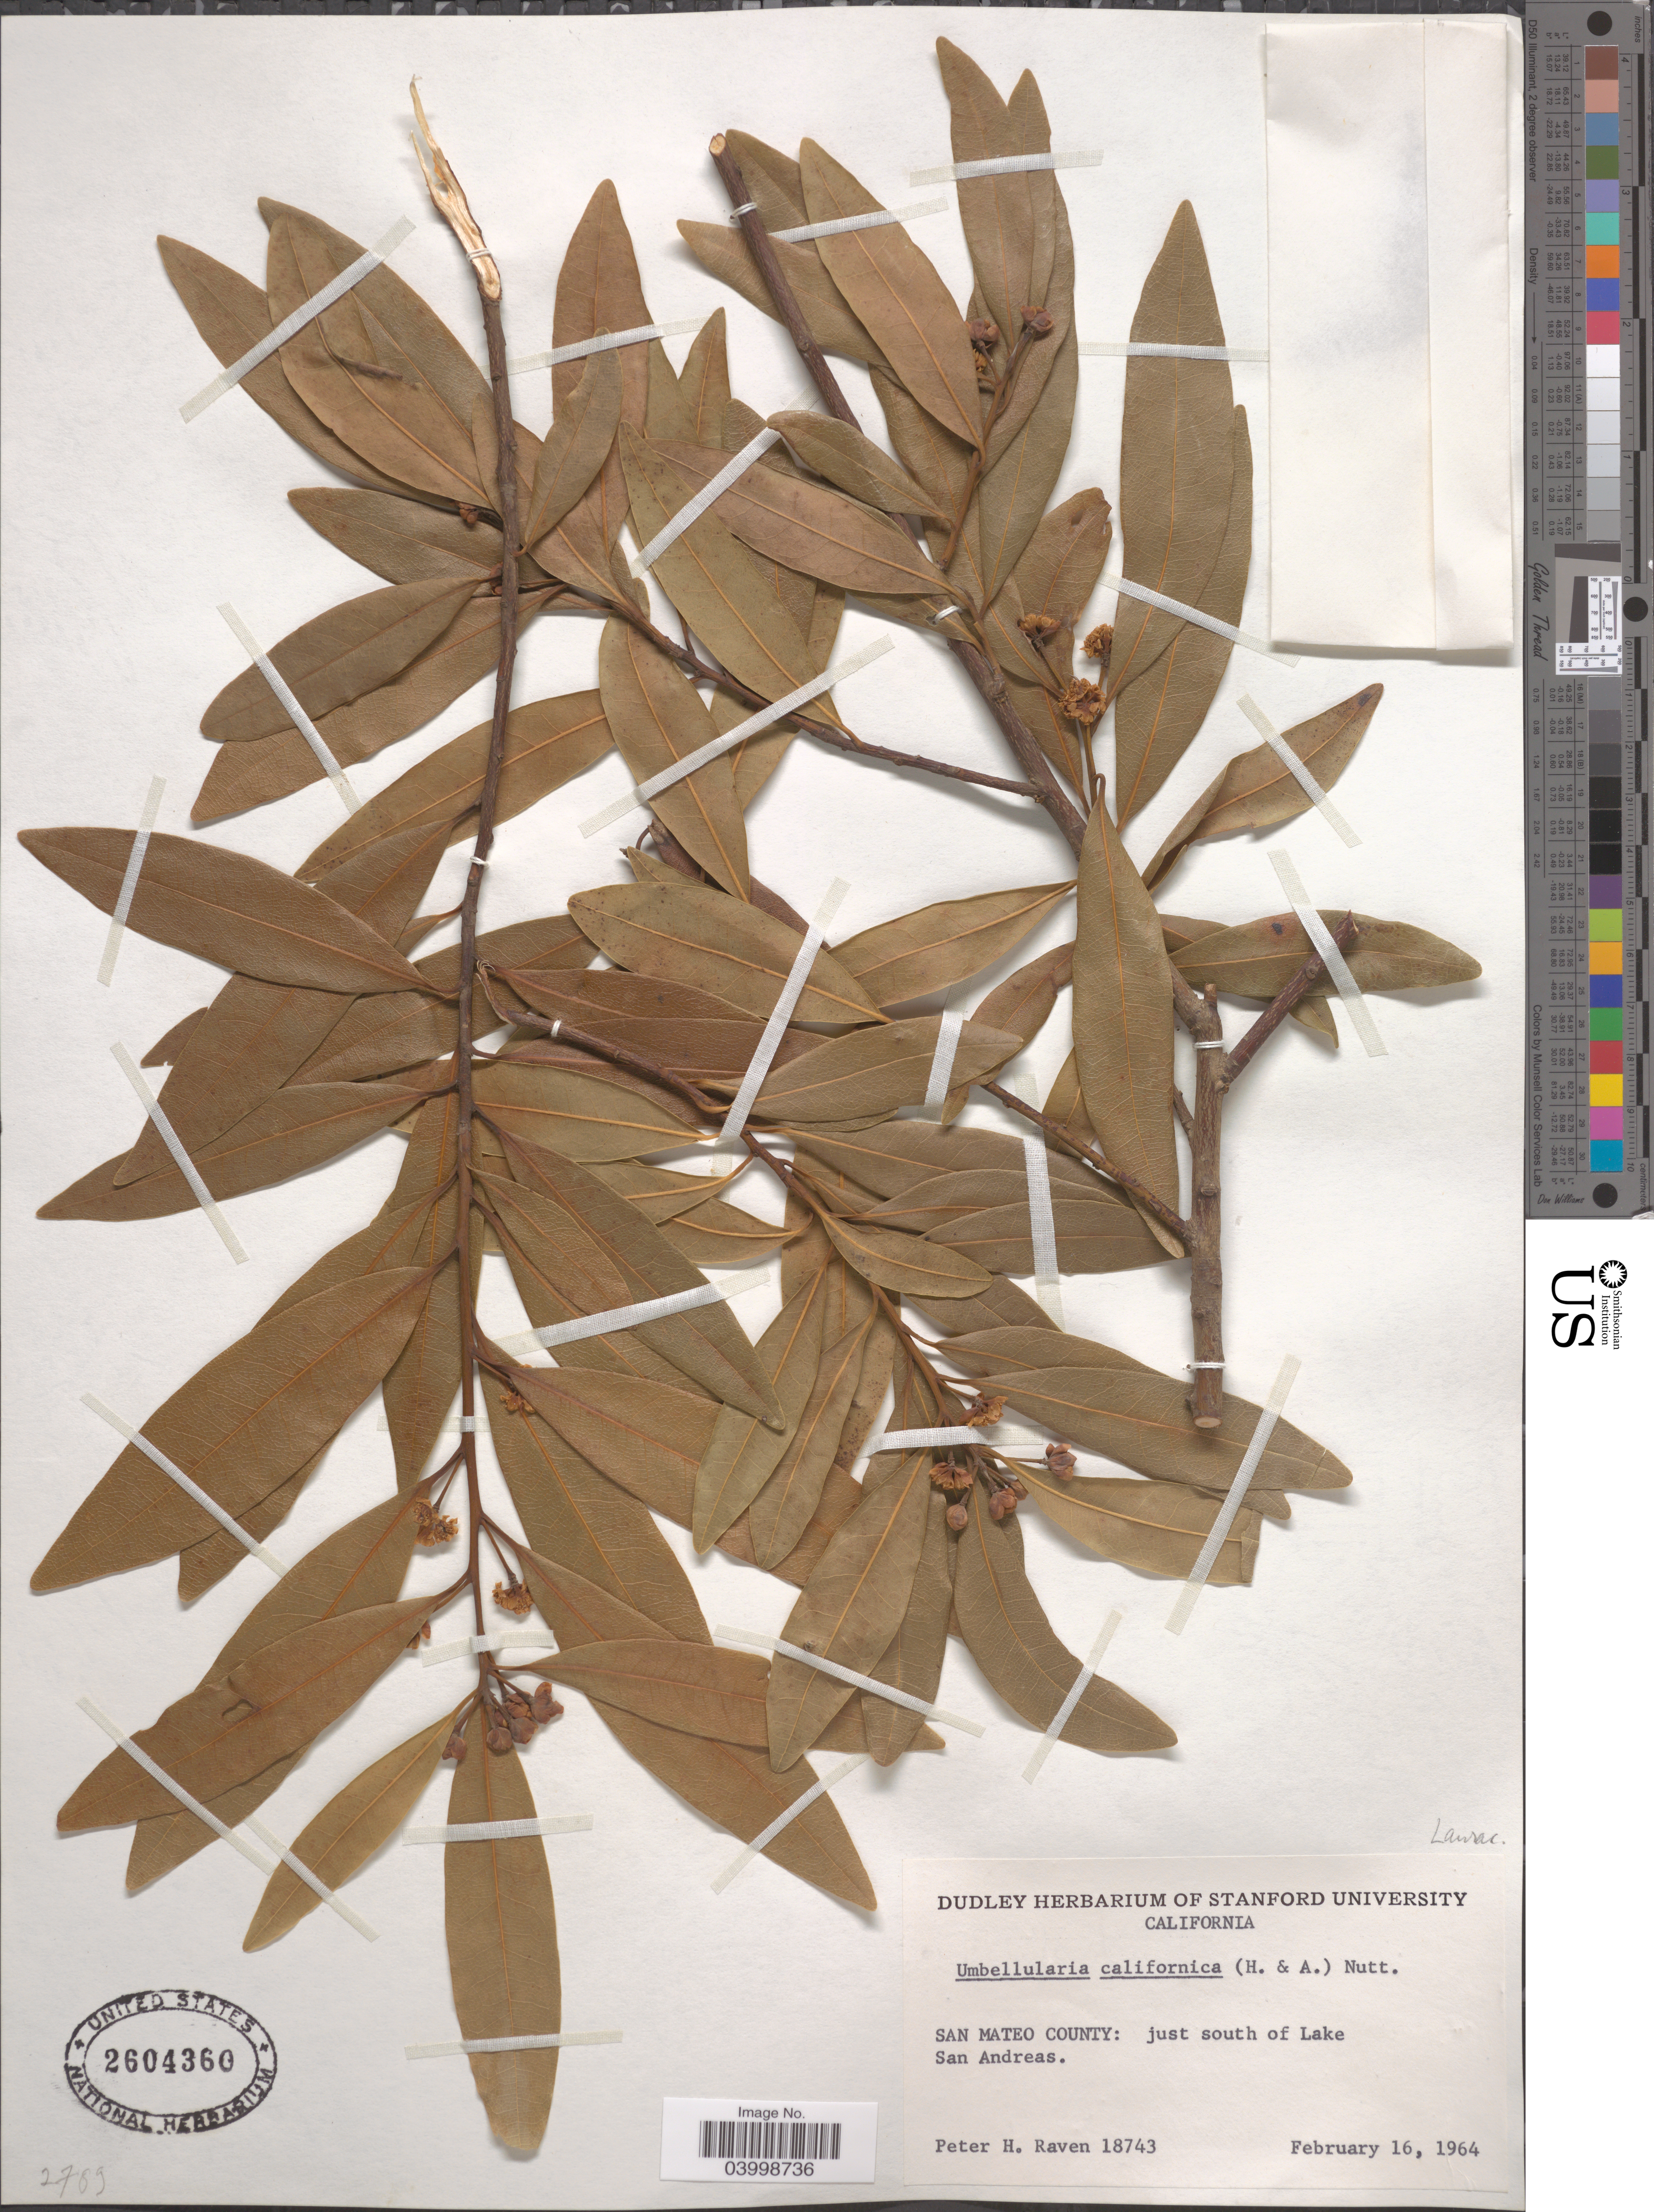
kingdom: Plantae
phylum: Tracheophyta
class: Magnoliopsida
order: Laurales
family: Lauraceae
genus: Umbellularia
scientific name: Umbellularia californica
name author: (Hook. & Arn.) Nutt.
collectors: P. Raven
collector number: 18743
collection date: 1964-02-16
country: United States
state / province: California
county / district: San Mateo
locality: San Mateo County: just south of lake San Andreas.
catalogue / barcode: US 2604360